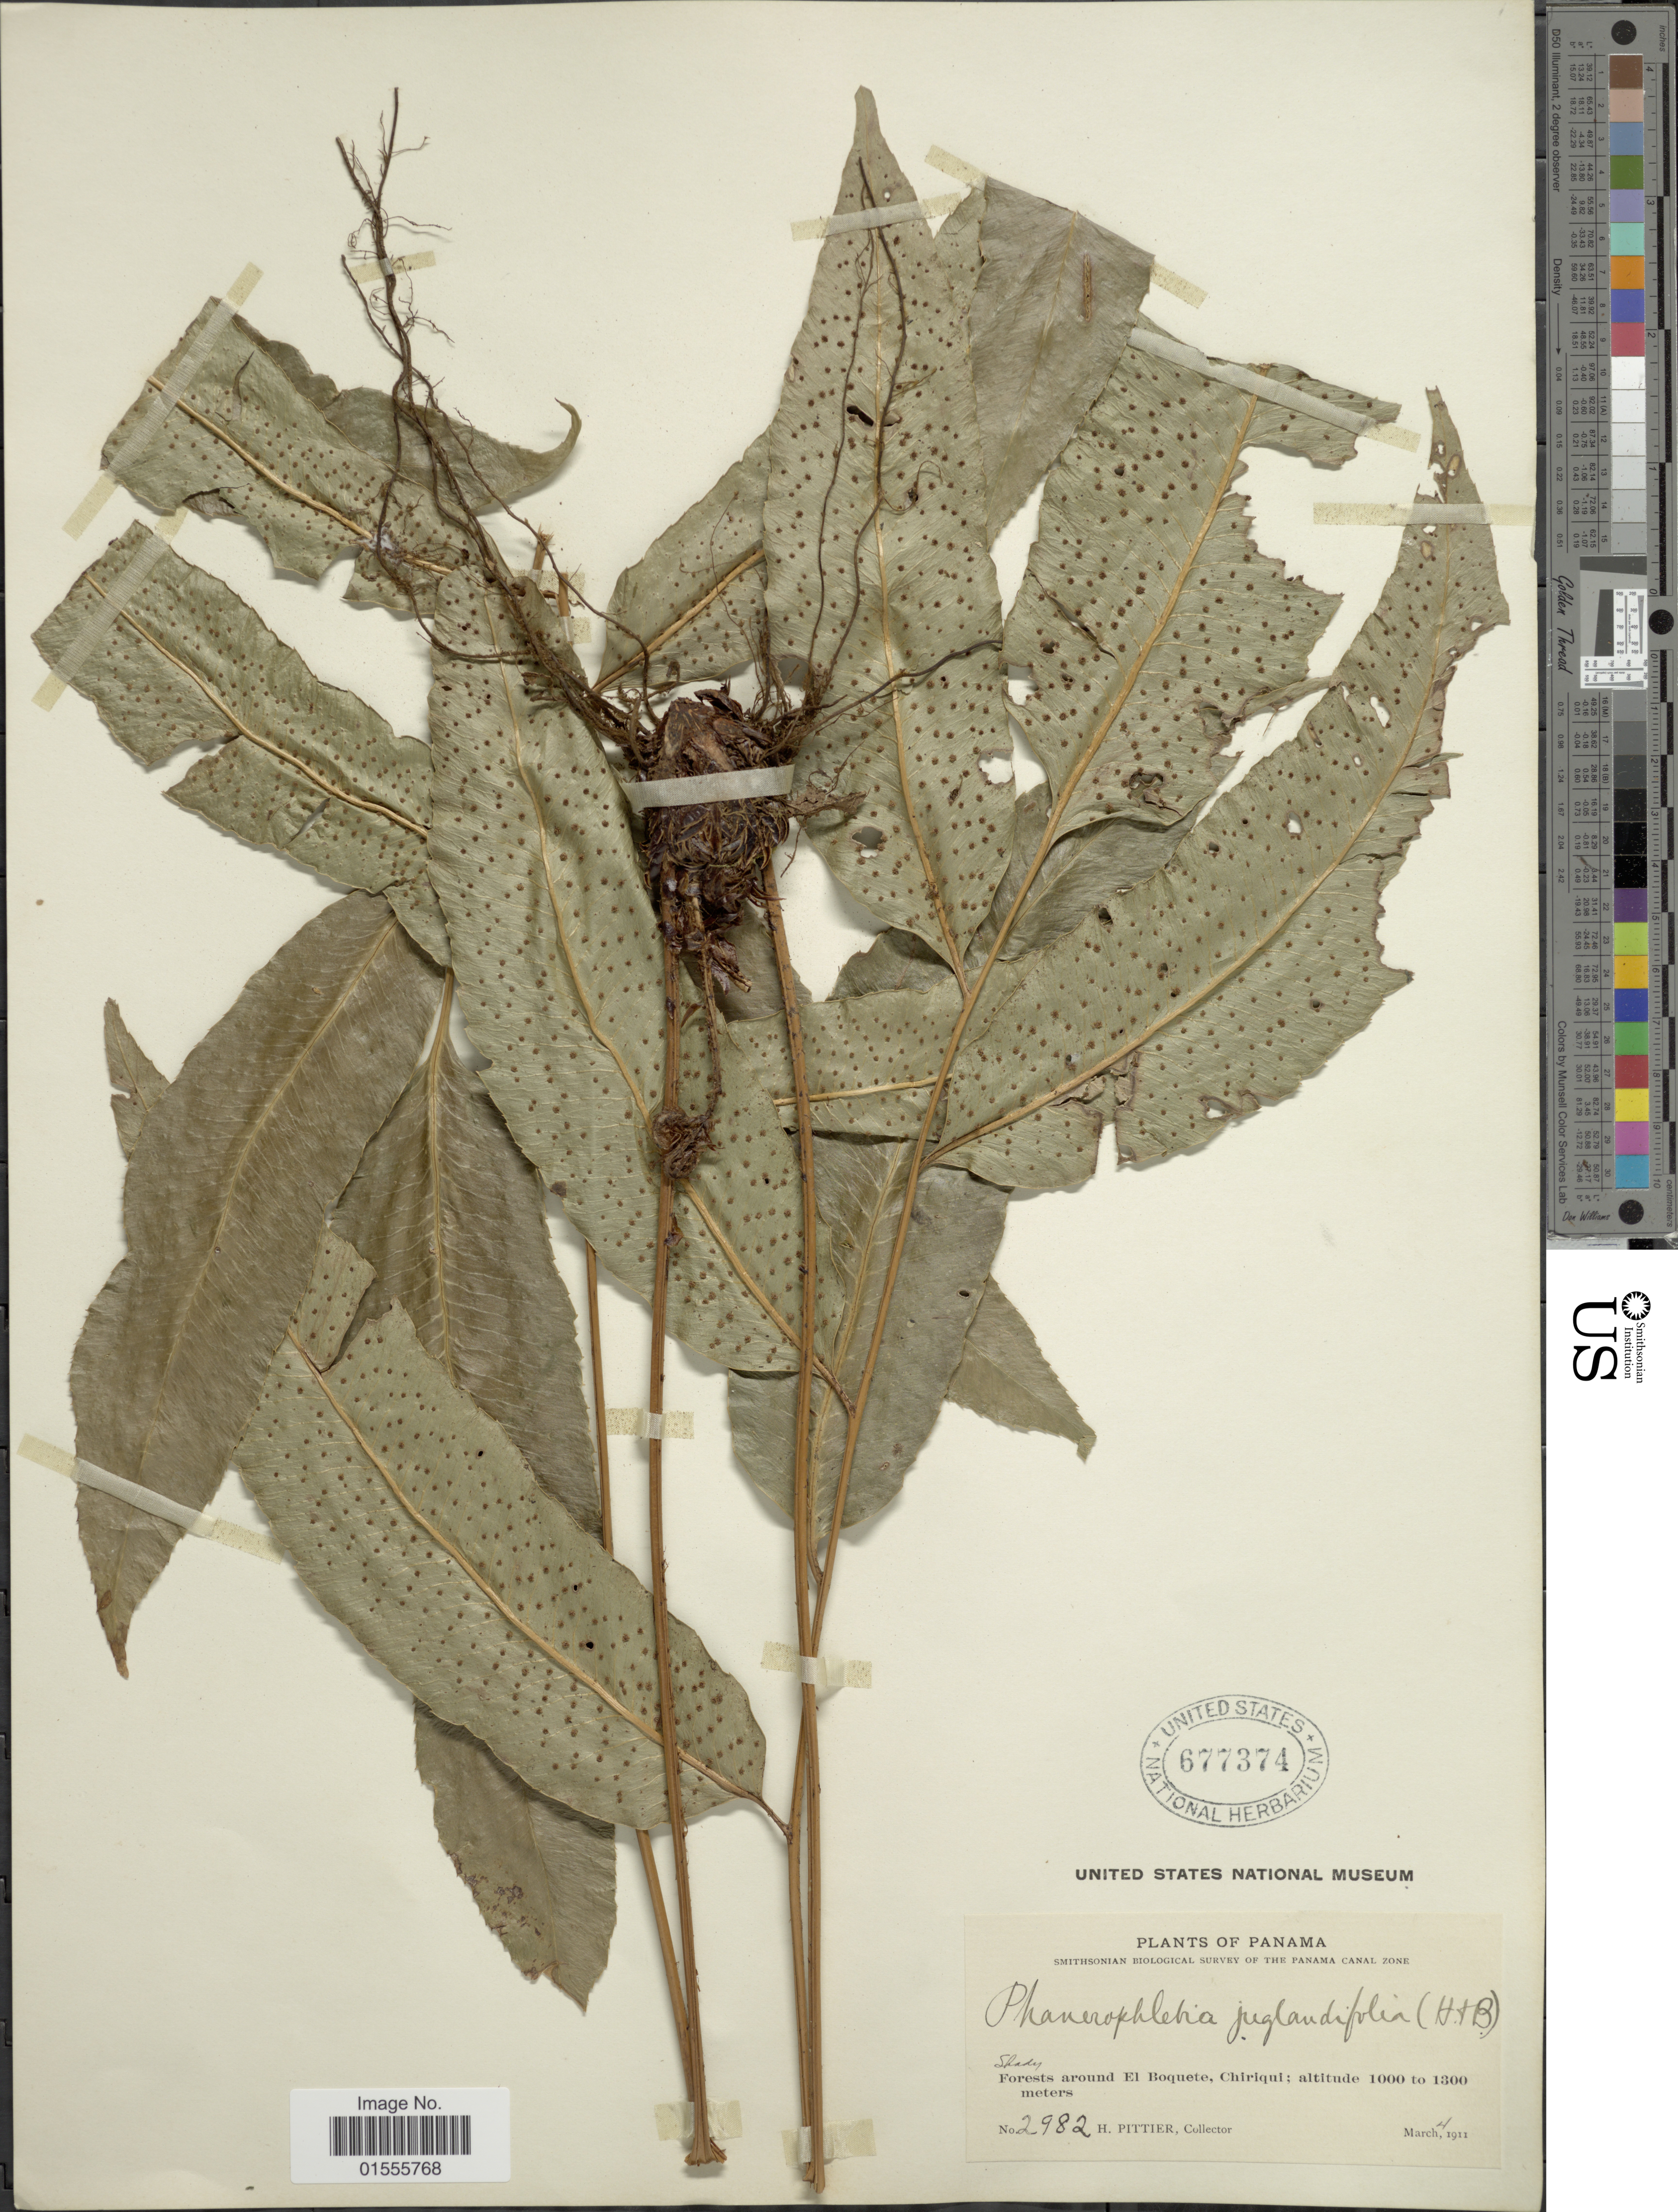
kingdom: Plantae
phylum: Tracheophyta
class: Polypodiopsida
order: Polypodiales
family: Dryopteridaceae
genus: Phanerophlebia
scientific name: Phanerophlebia juglandifolia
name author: (Willd.) J. Sm.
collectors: H. F. Pittier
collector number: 2982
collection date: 1911-03-04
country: Panama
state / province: Chiriqui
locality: Forest around El Boquete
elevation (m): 1000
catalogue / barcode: US 677374